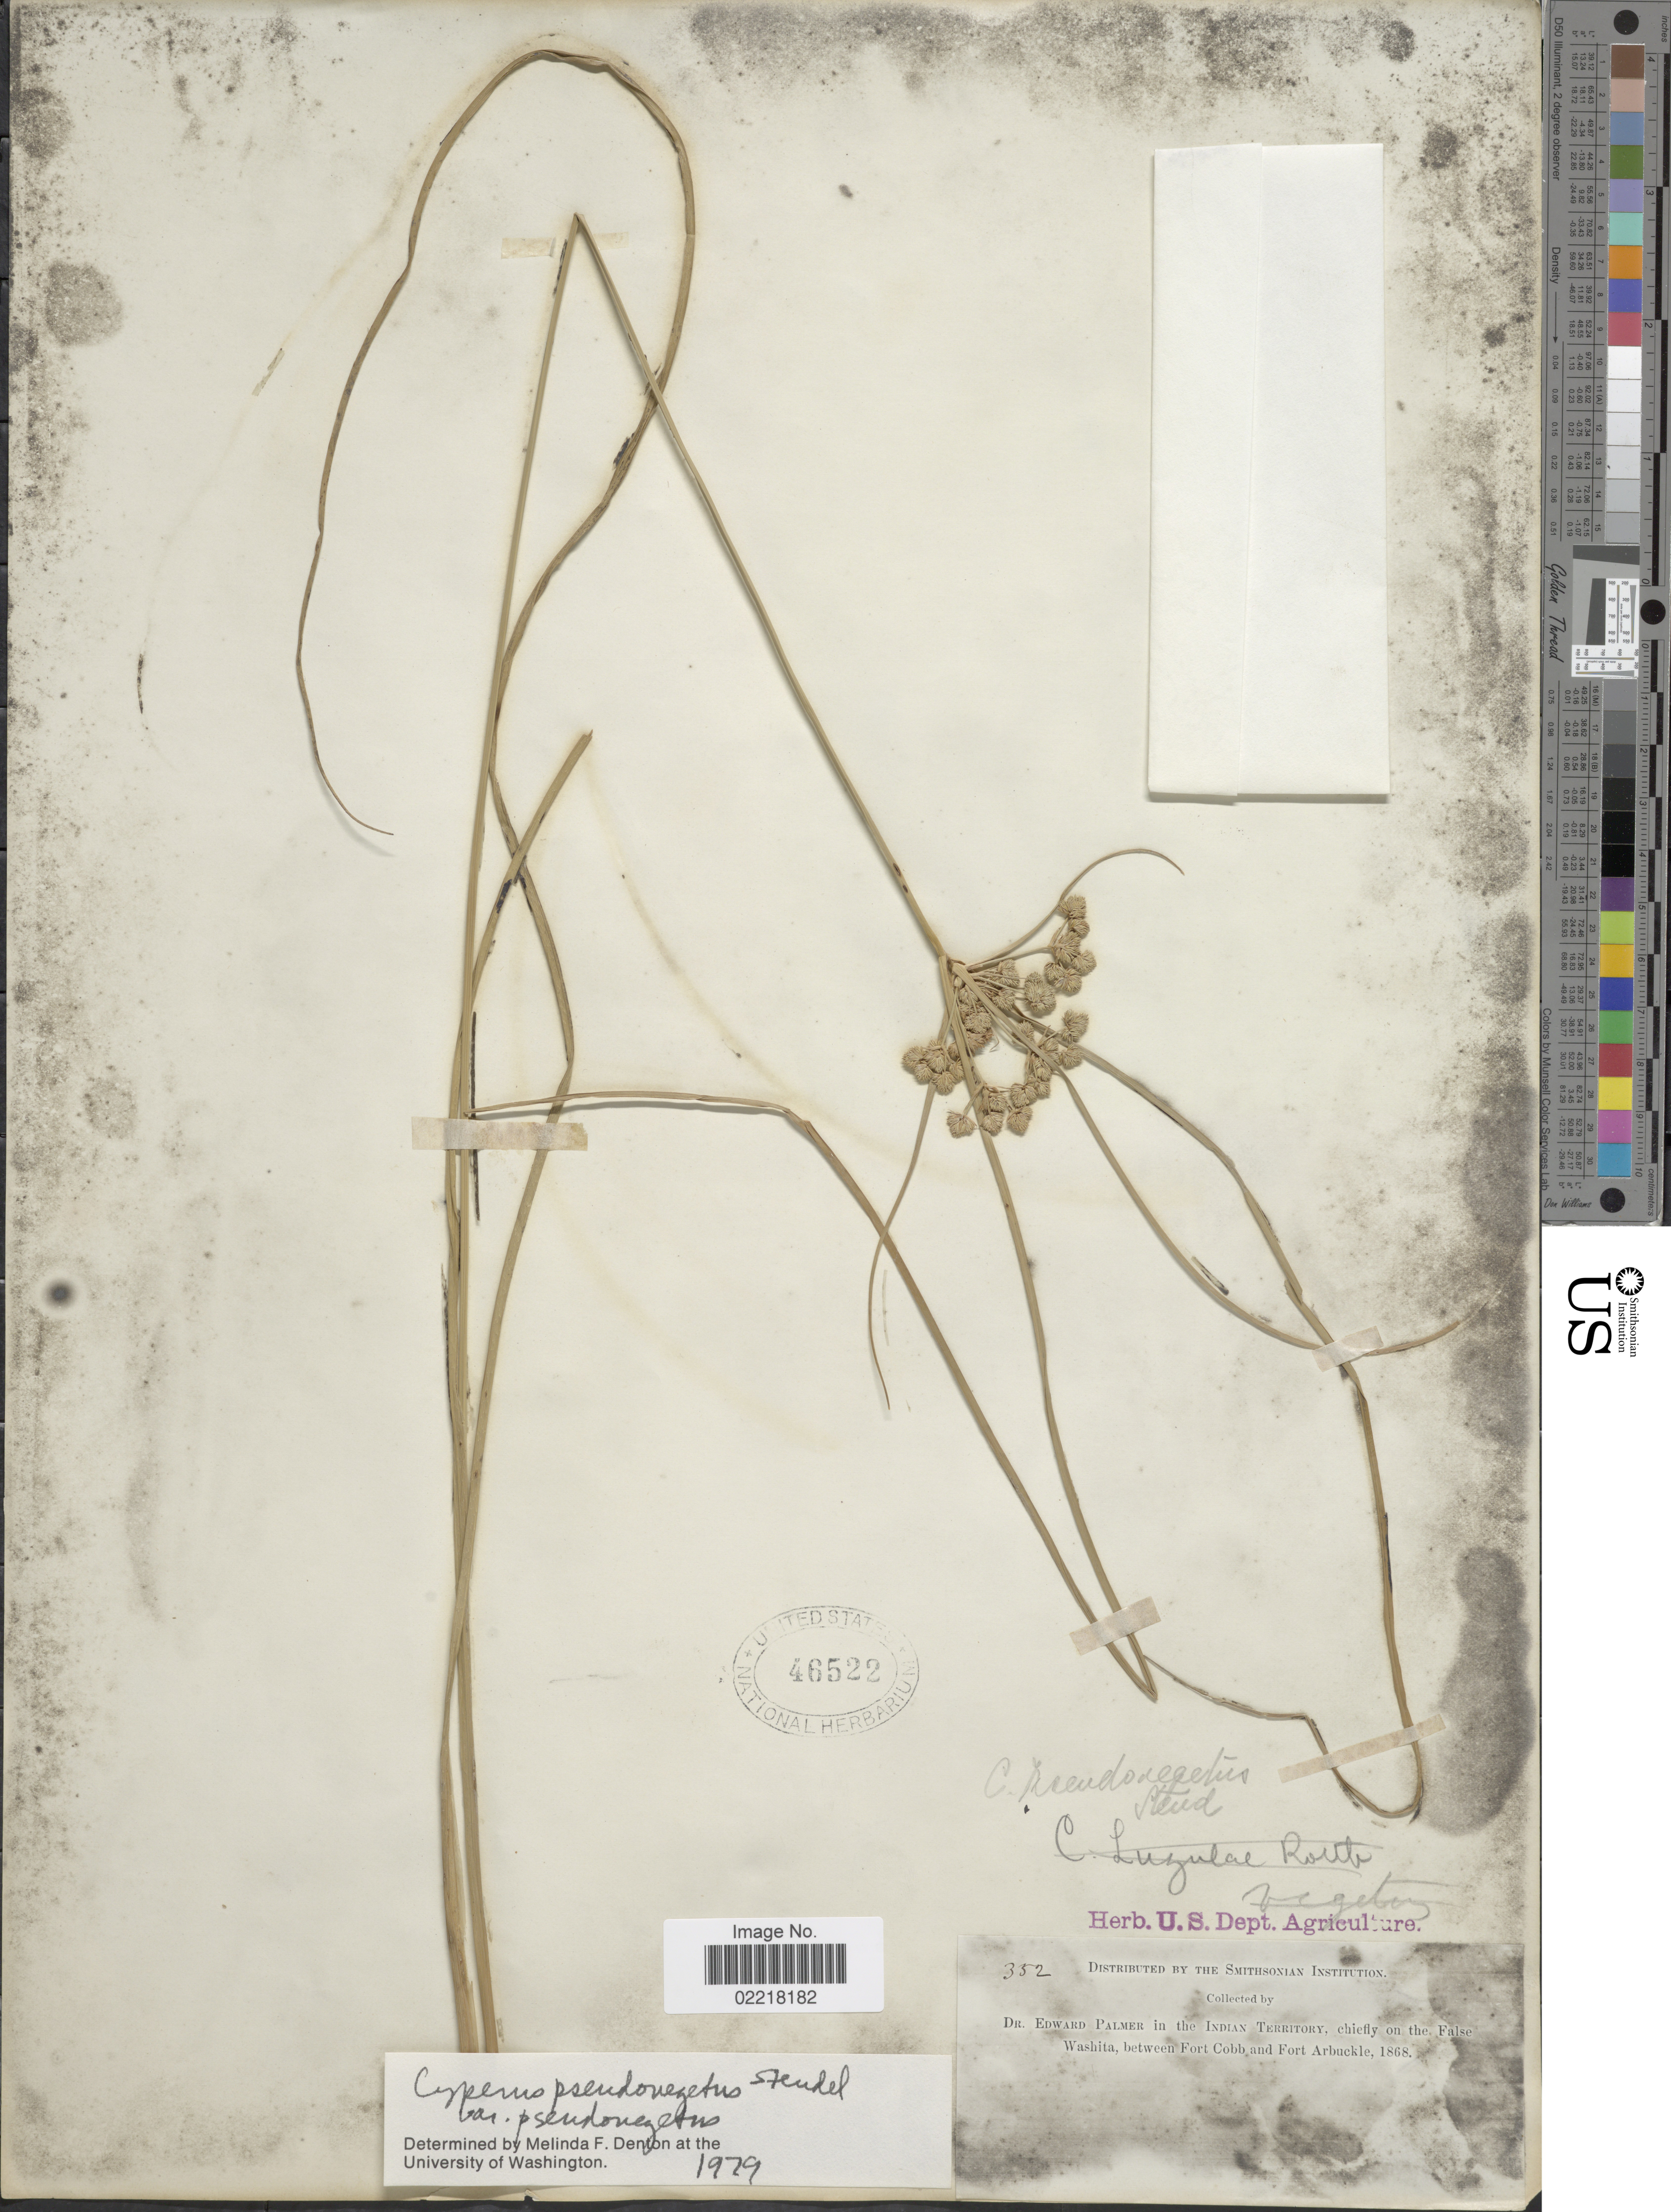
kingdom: Plantae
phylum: Tracheophyta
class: Liliopsida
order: Poales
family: Cyperaceae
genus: Cyperus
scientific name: Cyperus pseudovegetus Steud.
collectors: E. Palmer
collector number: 352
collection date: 1868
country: United States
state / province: Oklahoma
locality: In the Indian Territory, chiefly on the False Washita, between Fort Cobb and Fort Arbuckle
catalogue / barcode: US 46522